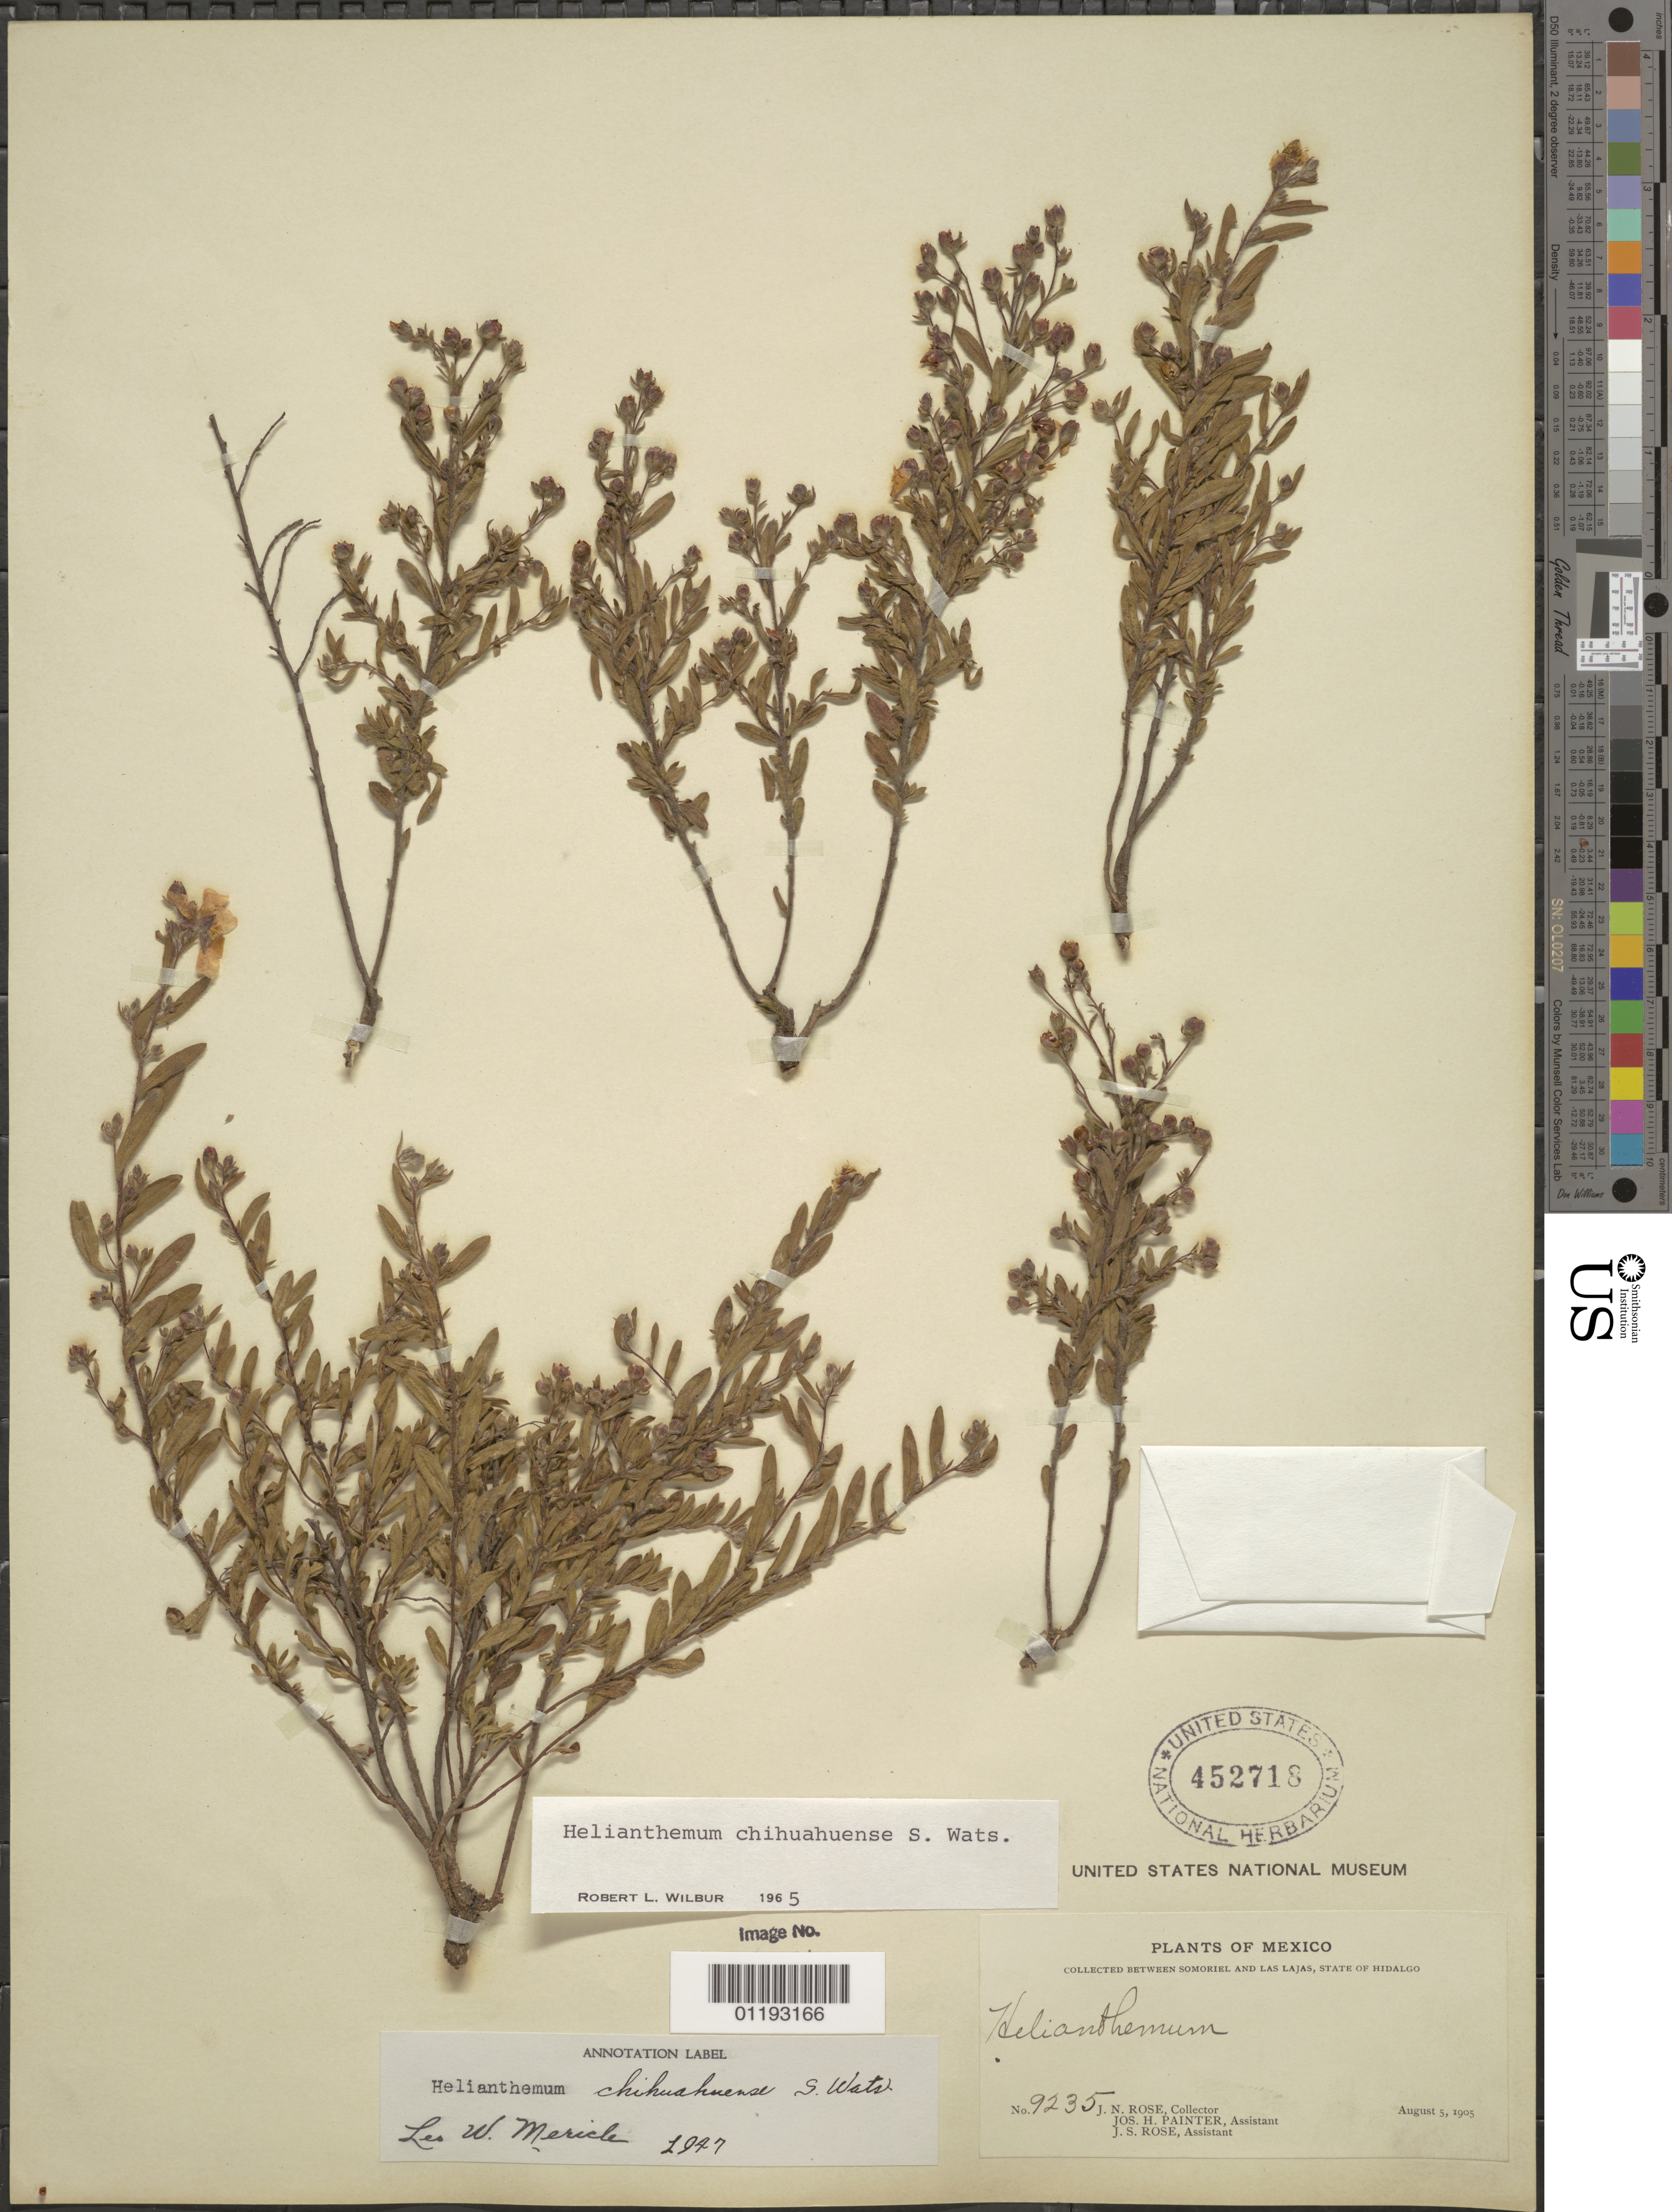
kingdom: Plantae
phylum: Tracheophyta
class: Magnoliopsida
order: Malvales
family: Cistaceae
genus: Helianthemum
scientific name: Helianthemum chihuahuense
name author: S. Watson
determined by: Wilbur, R. L.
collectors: J. N. Rose, J. H. Painter & J. S. Rose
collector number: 9235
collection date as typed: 05 Aug 1905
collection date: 1905-08-05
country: Mexico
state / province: Hidalgo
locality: Between Somoriel and Las Lajas.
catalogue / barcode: US 452718